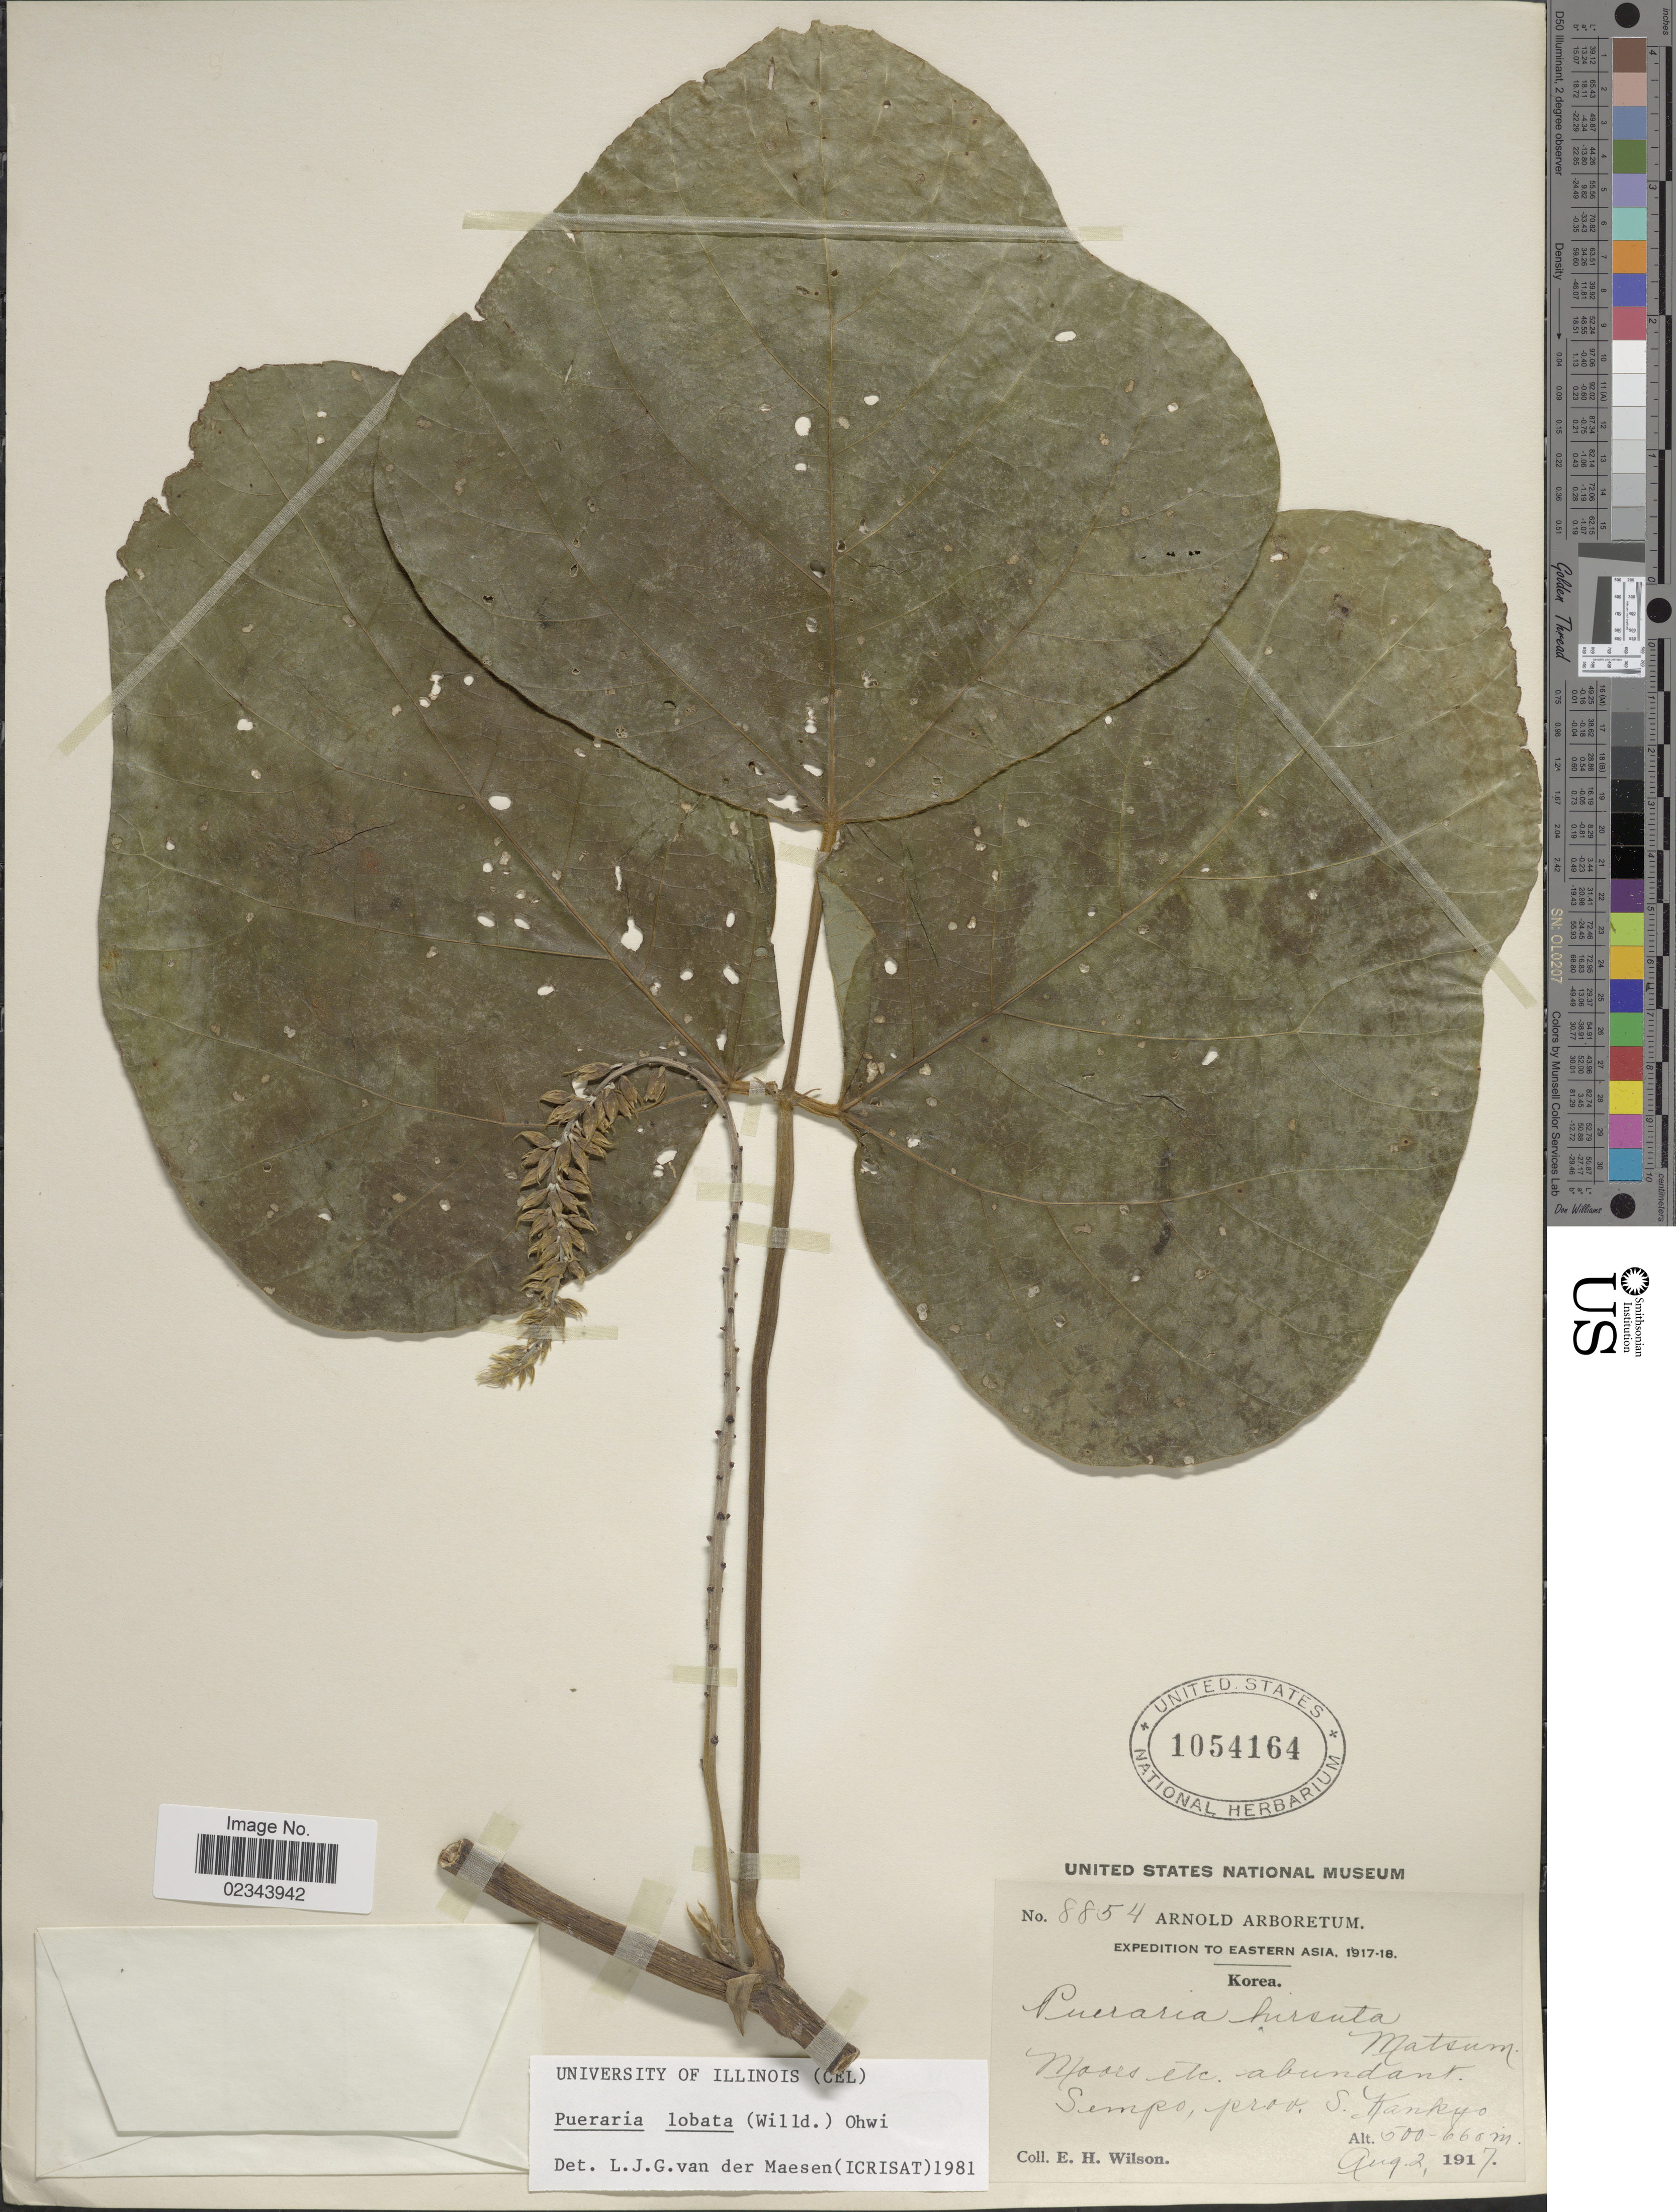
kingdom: Plantae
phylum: Tracheophyta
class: Magnoliopsida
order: Fabales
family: Fabaceae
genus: Pueraria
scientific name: Pueraria lobata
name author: (Willd.) Ohwi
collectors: E. Wilson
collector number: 8854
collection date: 1917-08-02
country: North Korea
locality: Sempo, prov. S. Kankyo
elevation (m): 500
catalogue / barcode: US 1054164